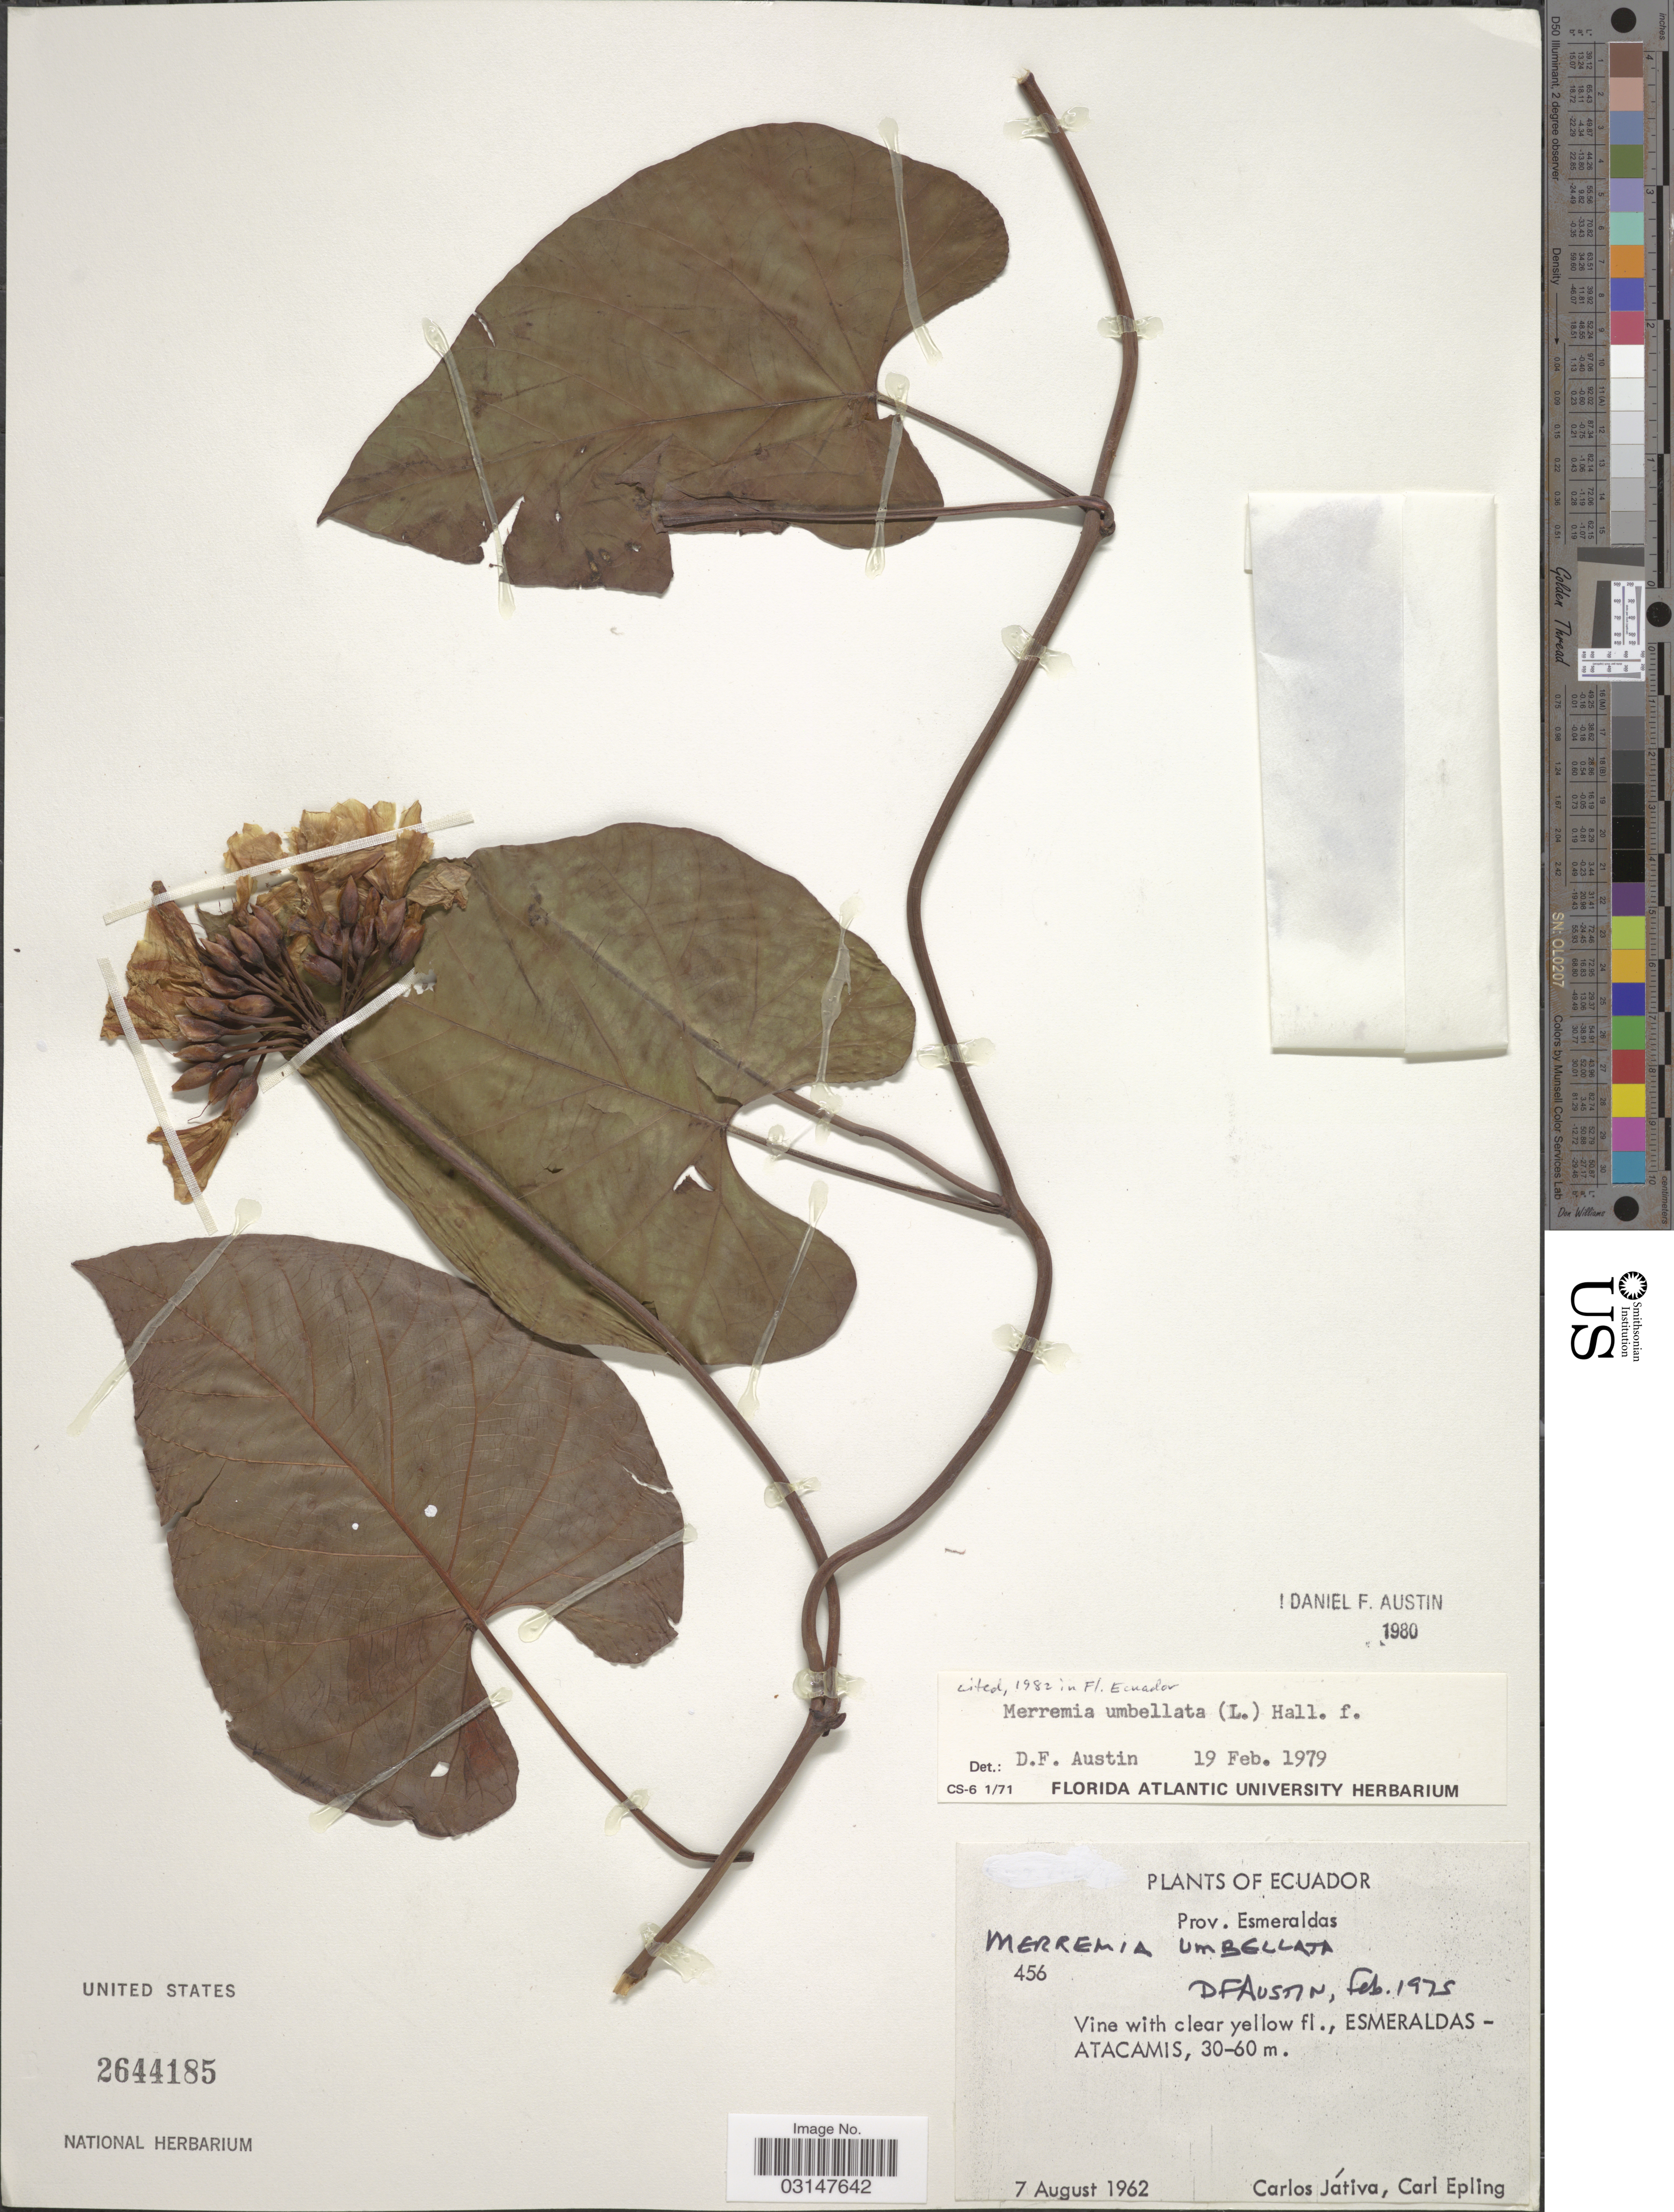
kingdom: Plantae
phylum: Tracheophyta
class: Magnoliopsida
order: Solanales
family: Convolvulaceae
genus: Camonea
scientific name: Camonea umbellata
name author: (L.) A. R. Simões & Staples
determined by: Strong, Mark T., (BOT), Smithsonian Institution - National Museum of Natural History (UNITED STATES)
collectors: C. D. Játiva & C. C. Epling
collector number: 456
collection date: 1962-08-07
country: Ecuador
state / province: Esmeraldas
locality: Esmeraldas - Atacamis.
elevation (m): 30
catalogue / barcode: US 2644185